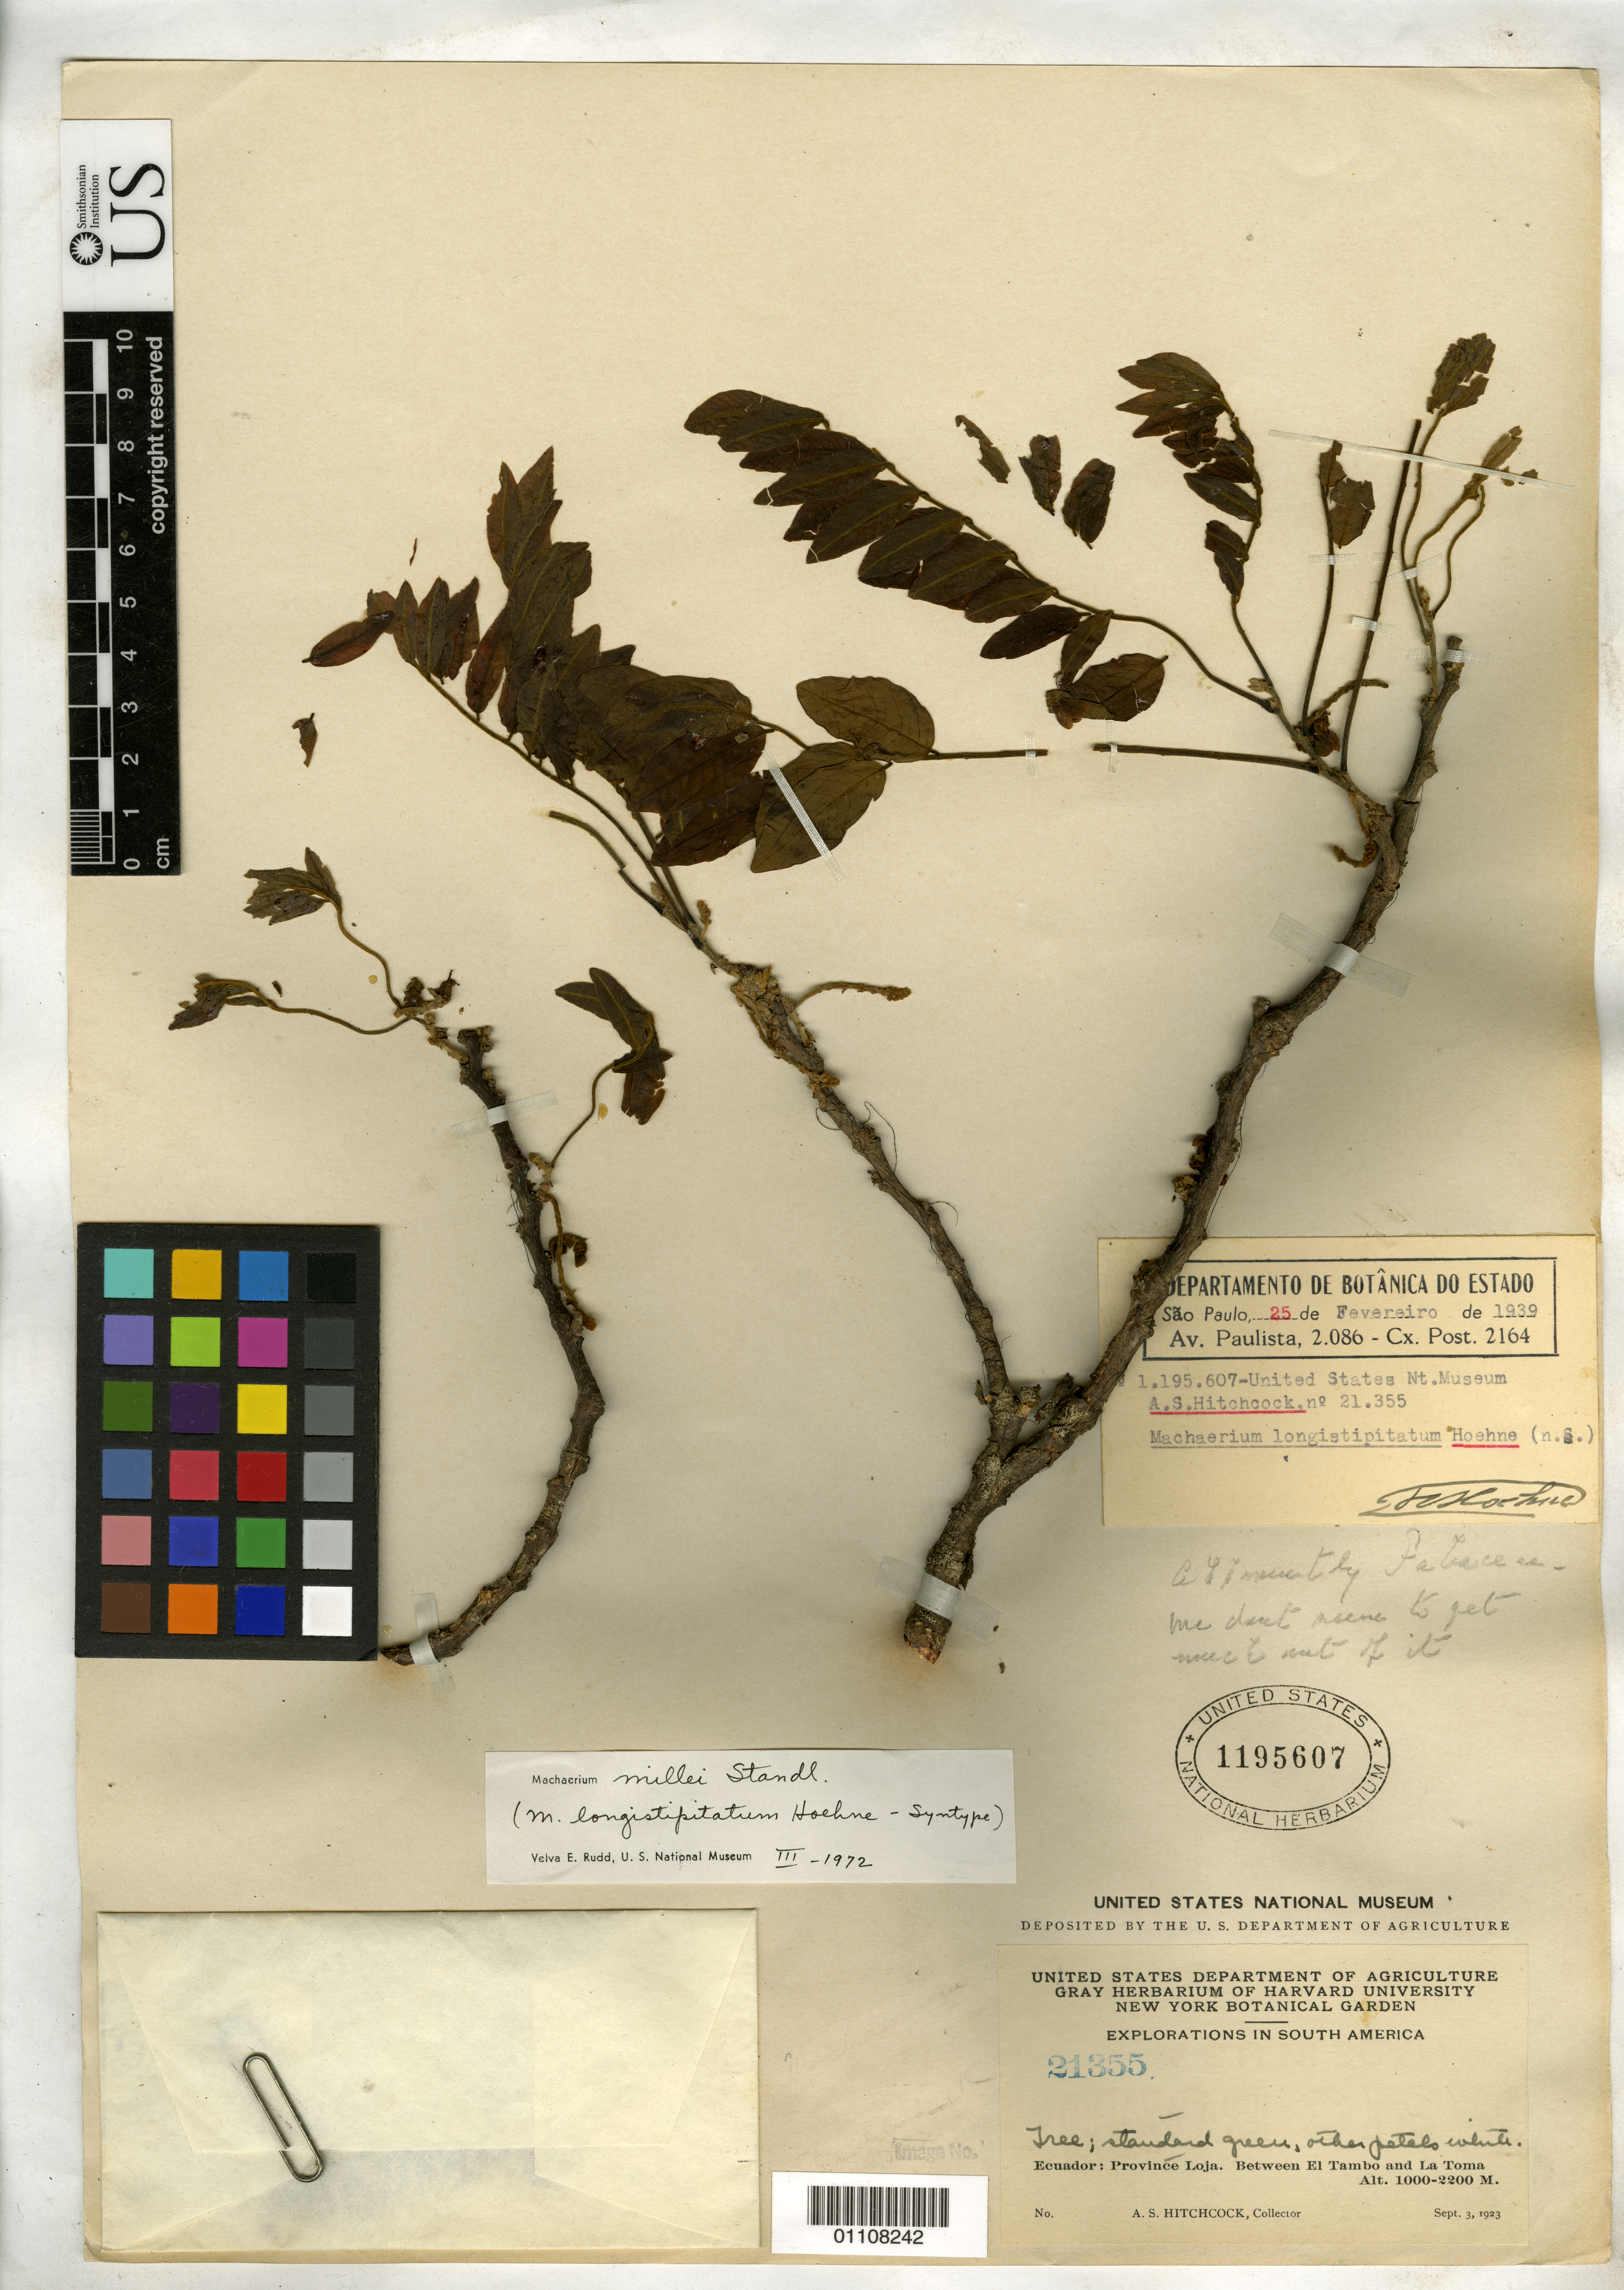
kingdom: Plantae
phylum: Tracheophyta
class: Magnoliopsida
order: Fabales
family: Fabaceae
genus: Machaerium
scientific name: Machaerium longistipitatum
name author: Hoehne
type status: Syntype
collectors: A. S. Hitchcock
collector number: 21355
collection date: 1923-09-03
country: Ecuador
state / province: Loja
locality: Between el Tambo and La Toma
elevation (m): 1000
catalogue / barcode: US 1195607